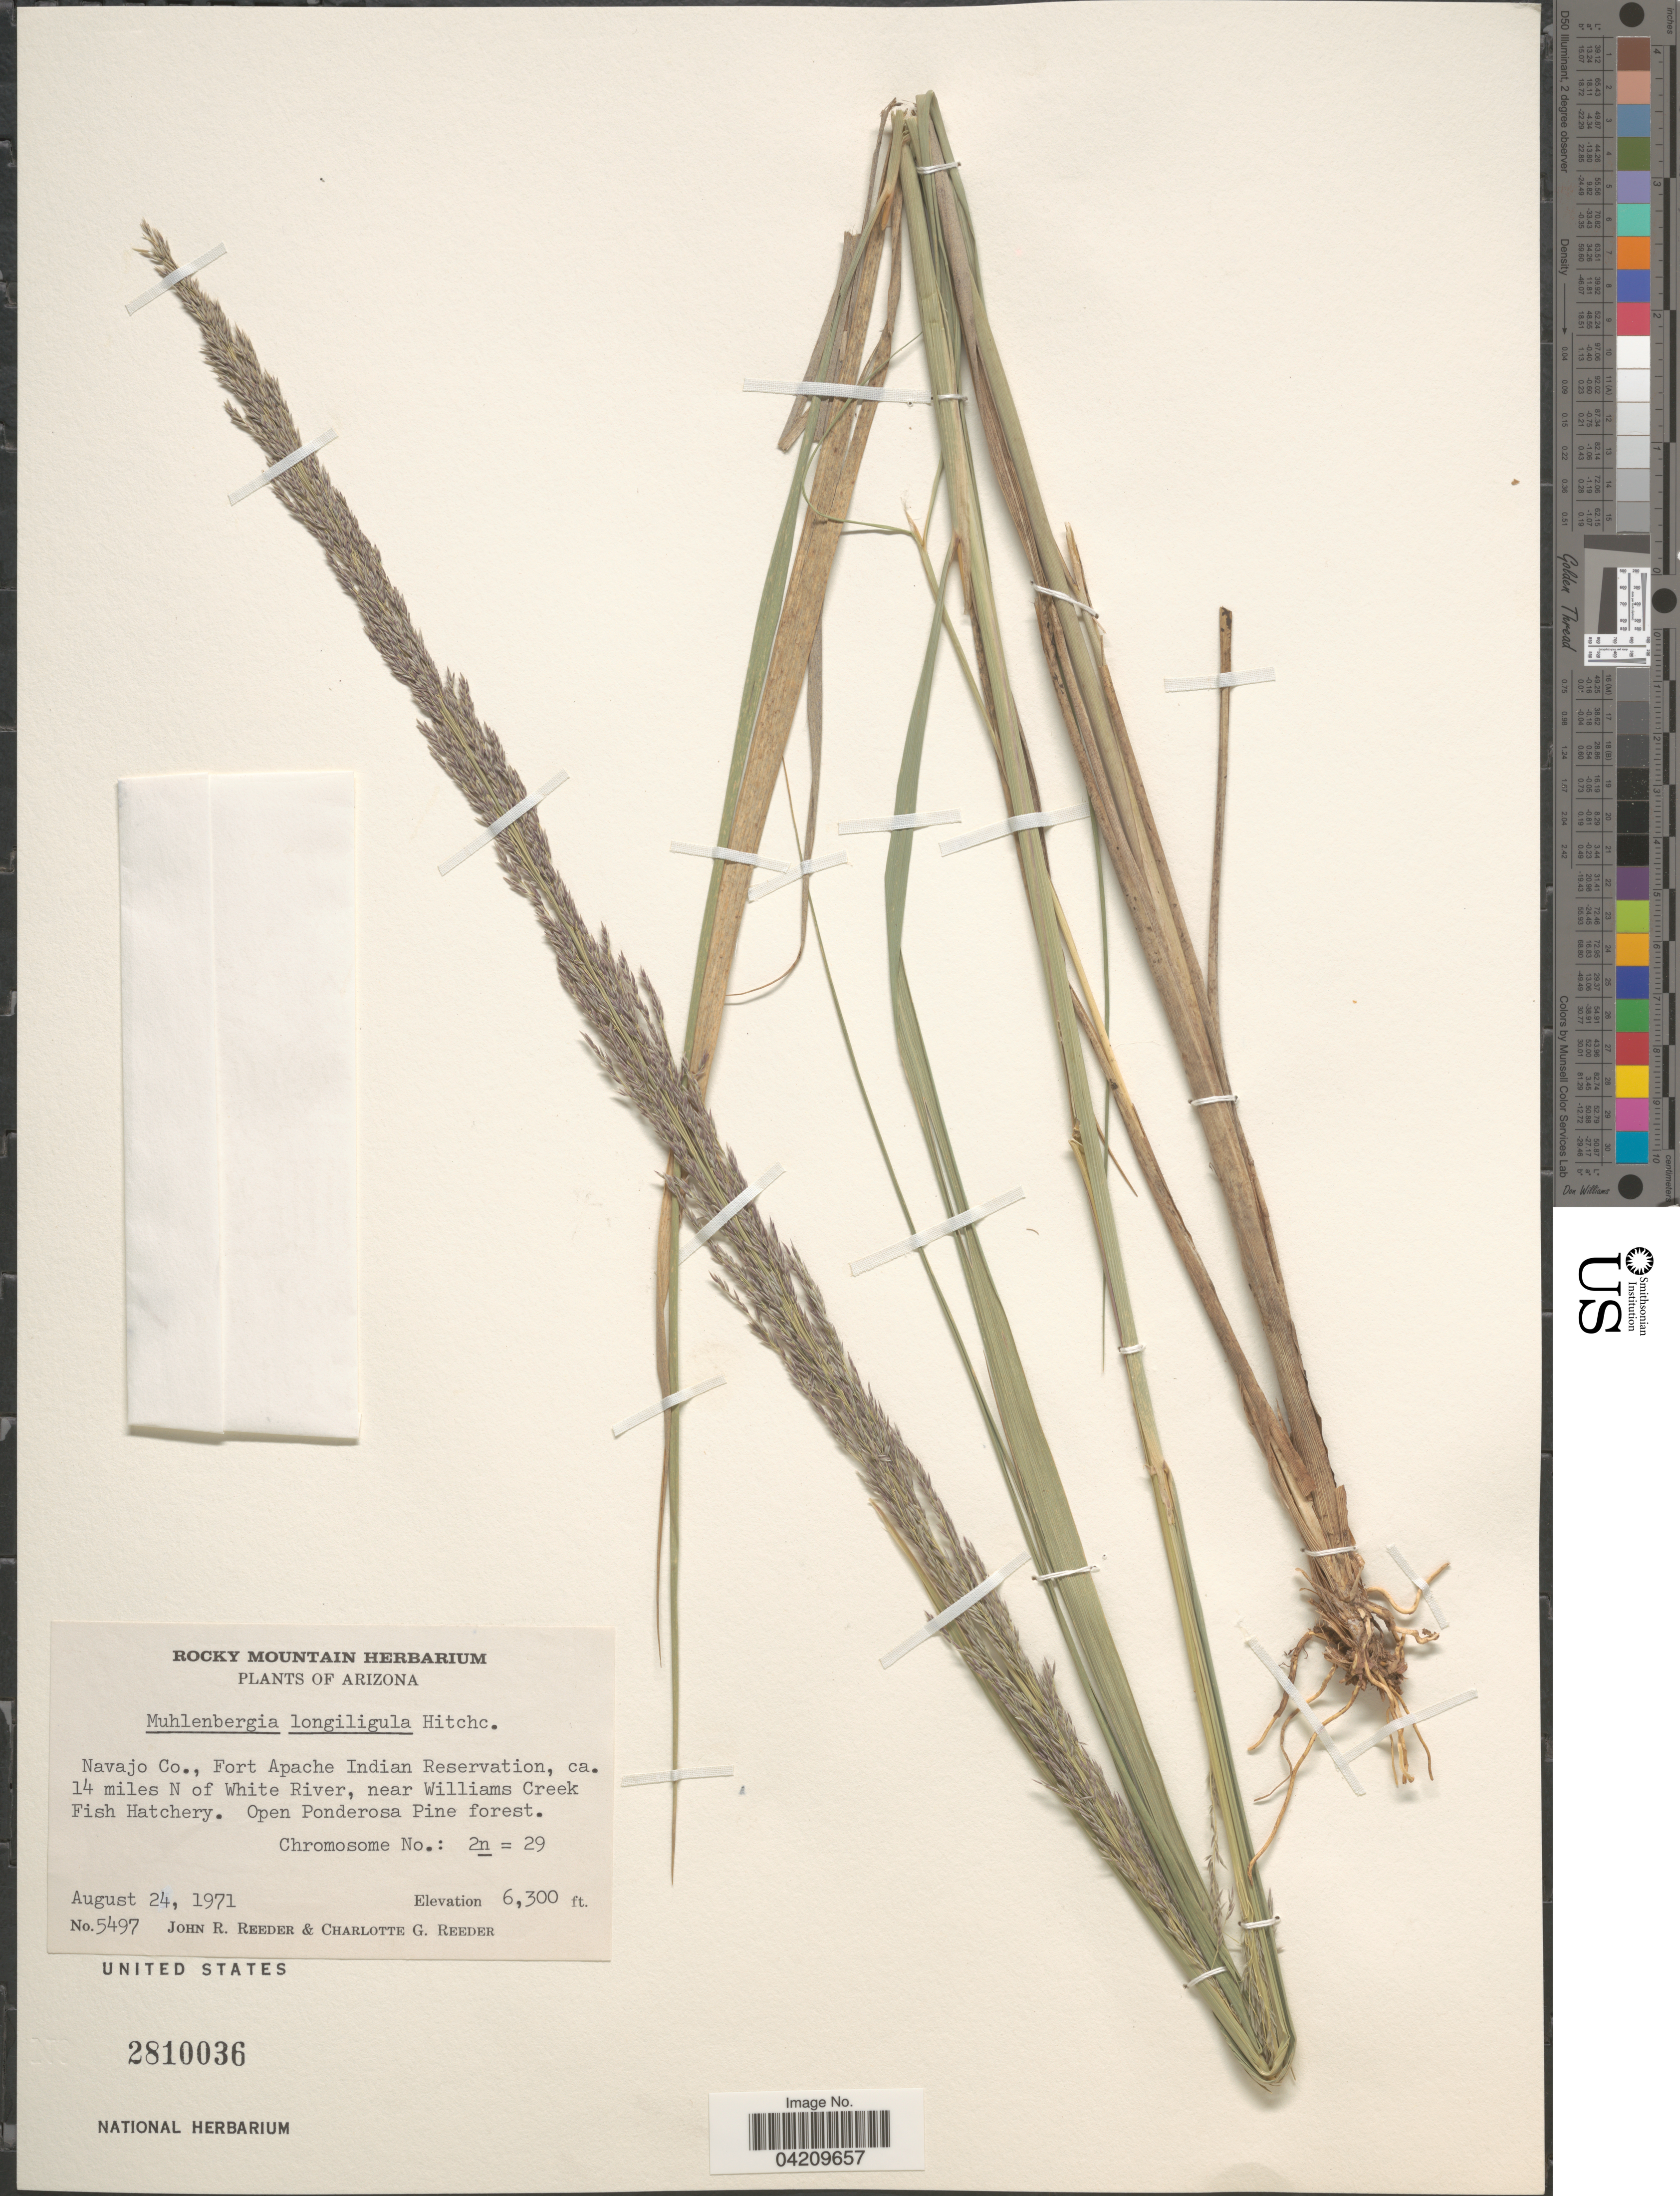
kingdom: Plantae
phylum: Tracheophyta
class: Liliopsida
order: Poales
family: Poaceae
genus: Muhlenbergia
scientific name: Muhlenbergia longiligula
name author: Hitchc.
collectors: J. R. Reeder & C. G. Reeder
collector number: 5497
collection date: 1971-08-24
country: United States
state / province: Arizona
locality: Navajo Co., Fort Apache Indian Reservation, ca. 14 miles N of White River, near Williams Creek Fish Hatchery. Open Ponderosa Pine forest.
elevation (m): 1920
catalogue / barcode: US 2810036